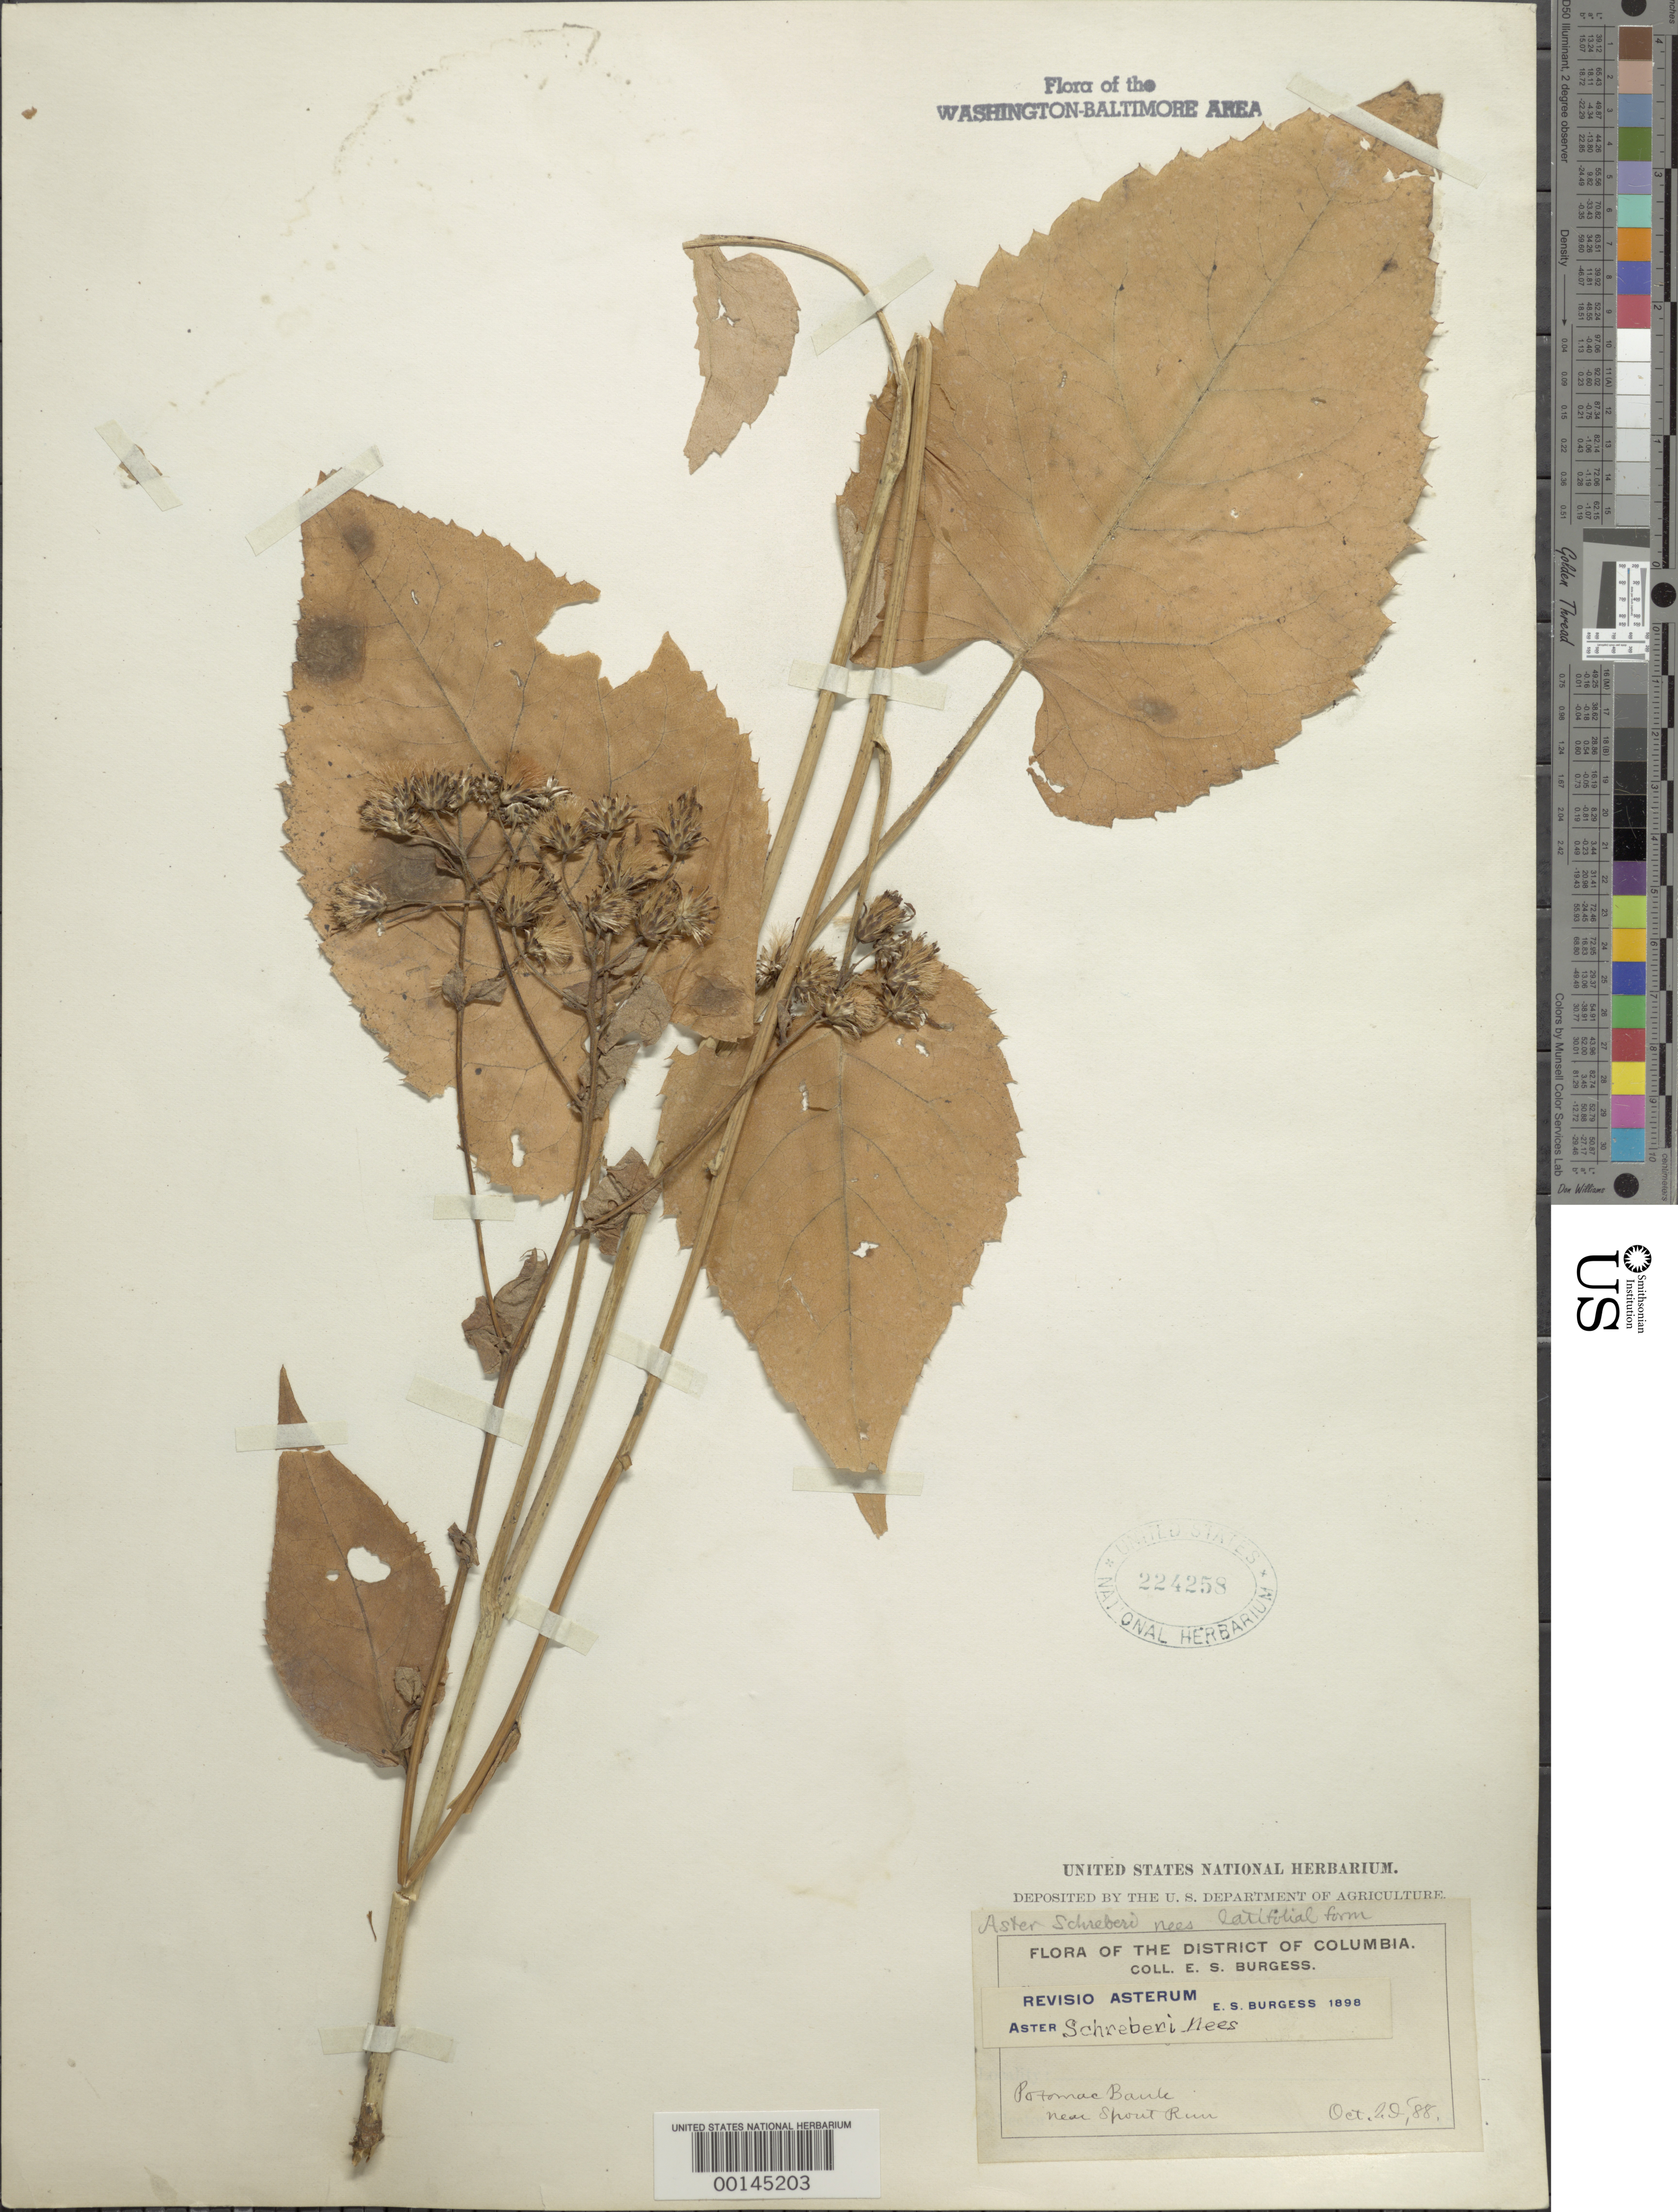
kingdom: Plantae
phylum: Tracheophyta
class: Magnoliopsida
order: Asterales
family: Asteraceae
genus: Eurybia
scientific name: Eurybia schreberi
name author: (Nees) Nees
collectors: E. Burgess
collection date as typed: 29 Oct 1888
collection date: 1888-10-29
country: United States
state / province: Virginia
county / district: Fairfax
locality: Potomac bank near Spout Run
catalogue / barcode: US 224258